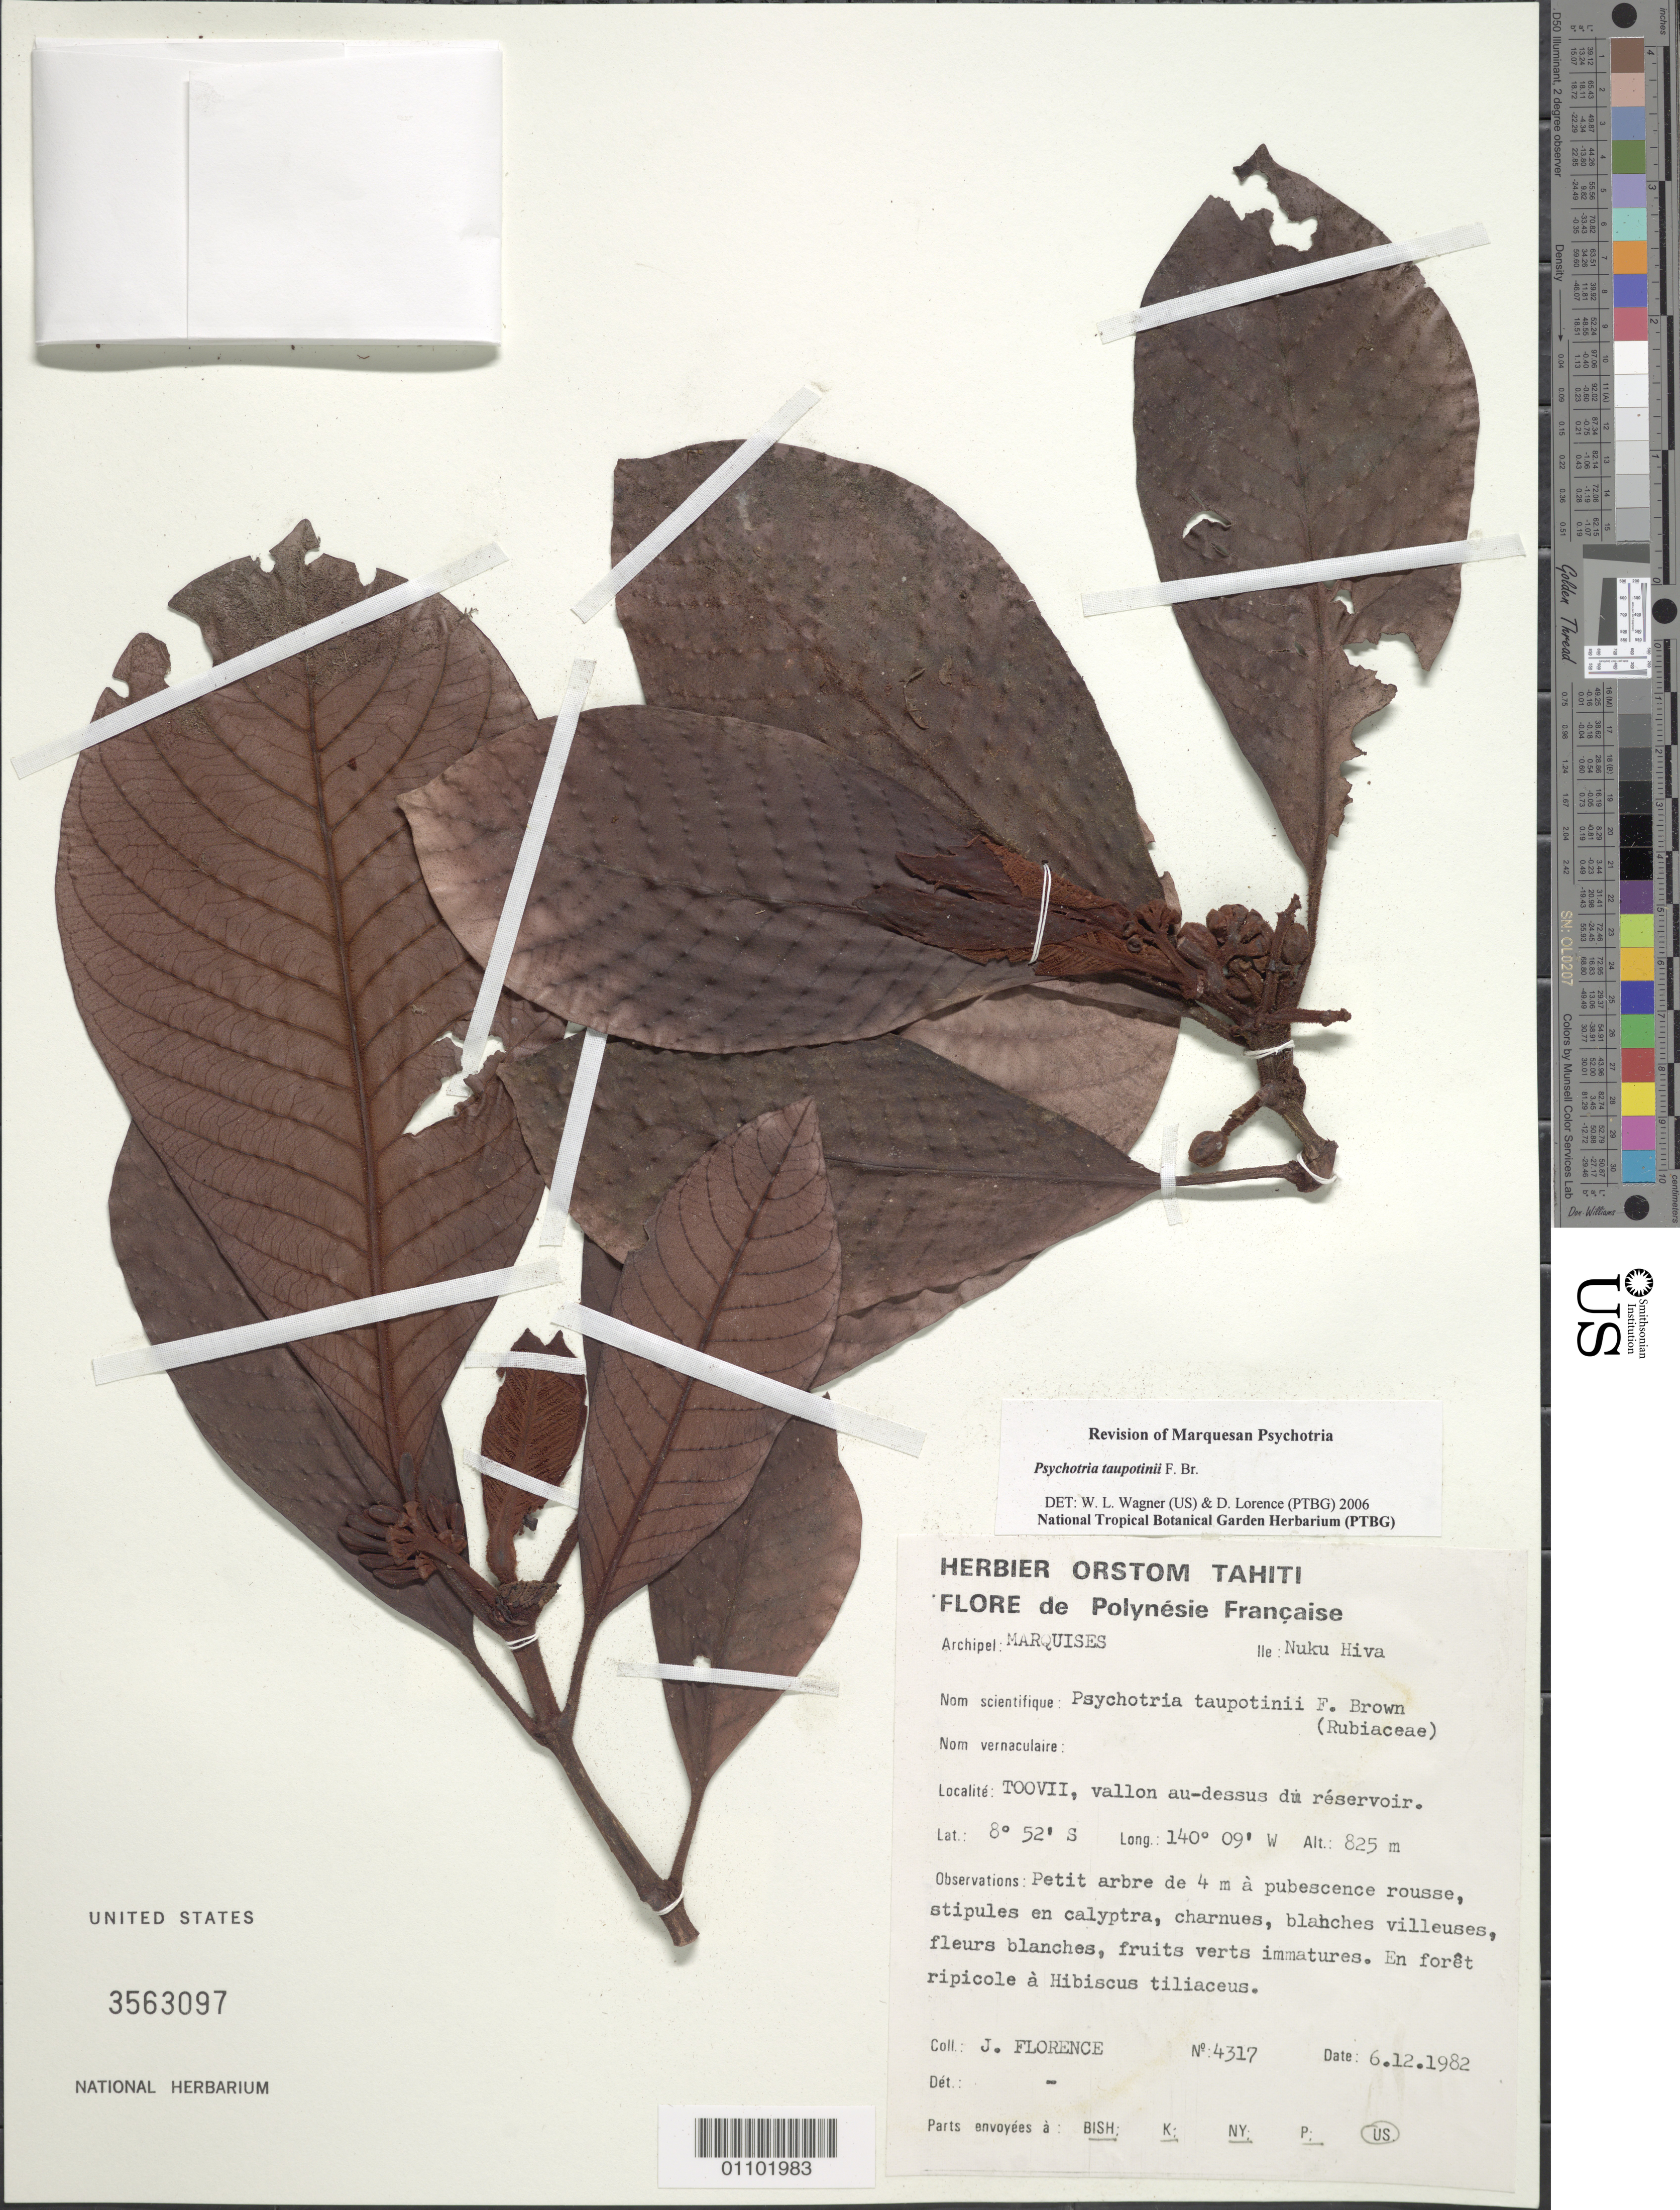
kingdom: Plantae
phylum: Tracheophyta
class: Magnoliopsida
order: Gentianales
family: Rubiaceae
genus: Psychotria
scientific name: Psychotria taupotinii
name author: F. Br.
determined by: Lorence, David H.; Wagner, W. H.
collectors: J. Florence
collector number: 4317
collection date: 1982-12-06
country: French Polynesia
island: Nuku Hiva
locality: Toovii, vallon au-dessus du réservoir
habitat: En forêt ripicole à Hibiscus tiliaceus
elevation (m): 825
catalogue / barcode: US 3563097